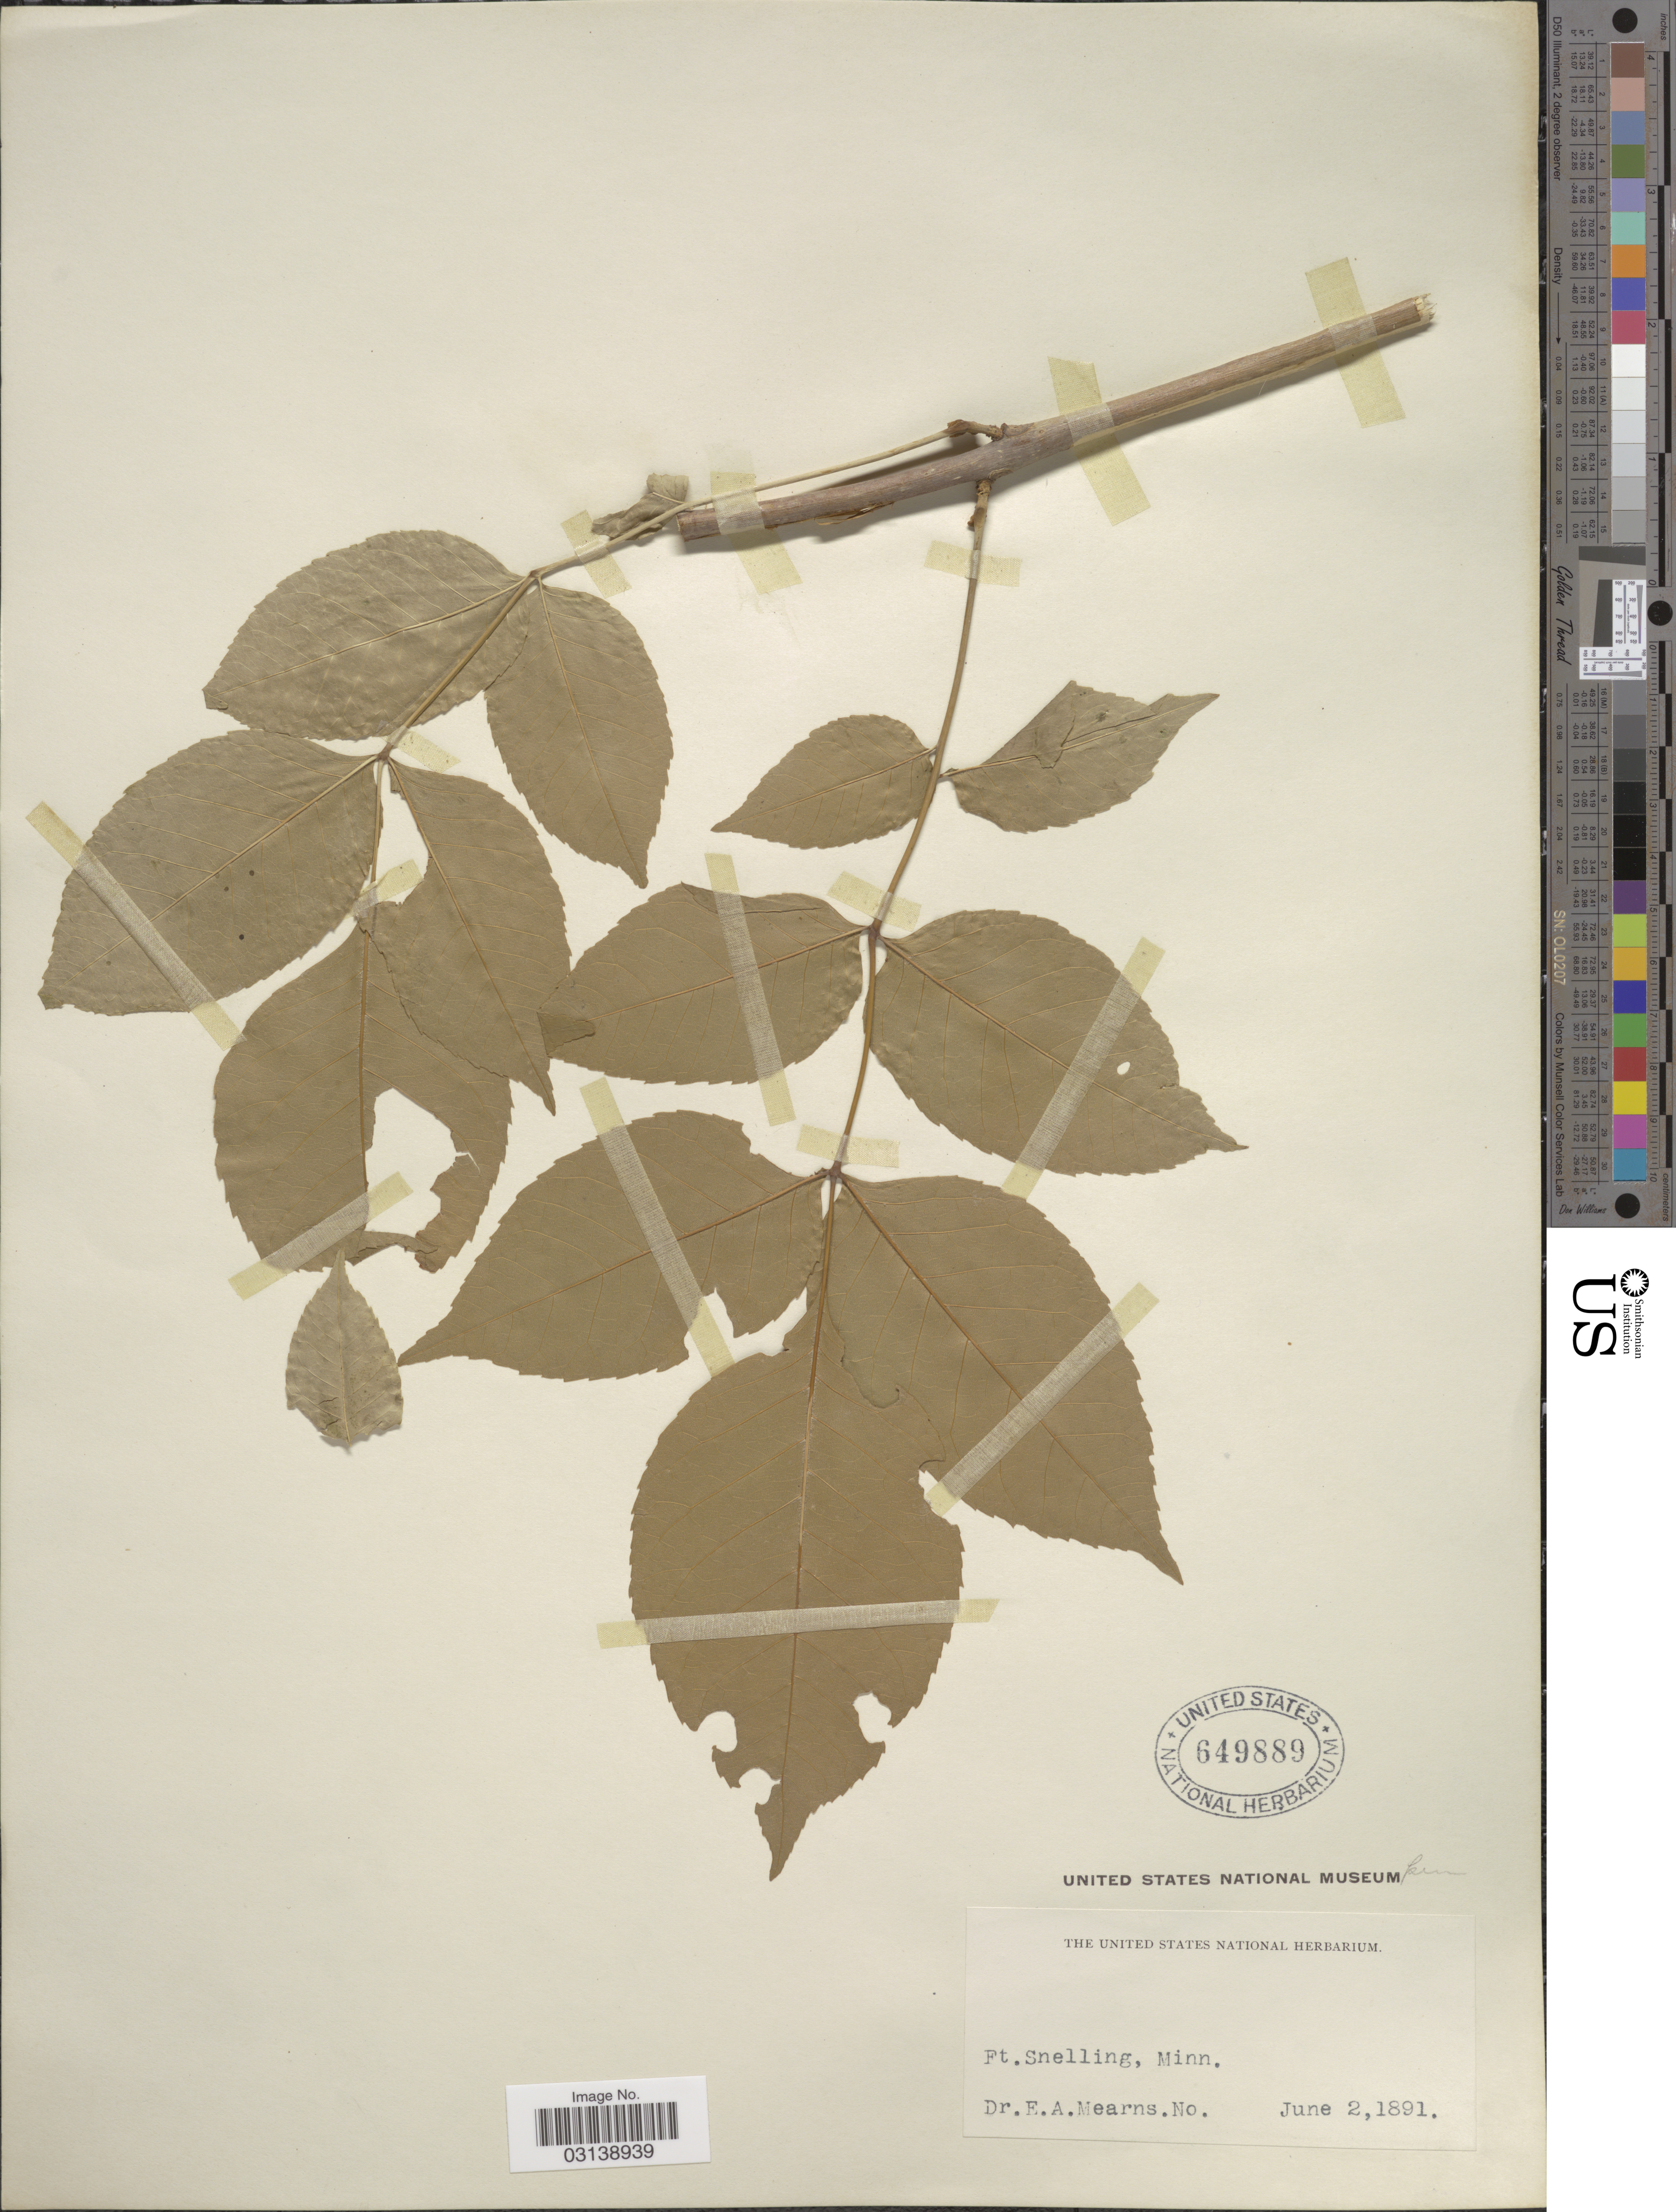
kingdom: Plantae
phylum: Tracheophyta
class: Magnoliopsida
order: Lamiales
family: Oleaceae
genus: Fraxinus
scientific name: Fraxinus pennsylvanica var. campestris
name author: (Britton) F.C. Gates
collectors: E. A. Mearns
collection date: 1891-06-02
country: United States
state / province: Minnesota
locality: Ft. Snelling.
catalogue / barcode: US 649889